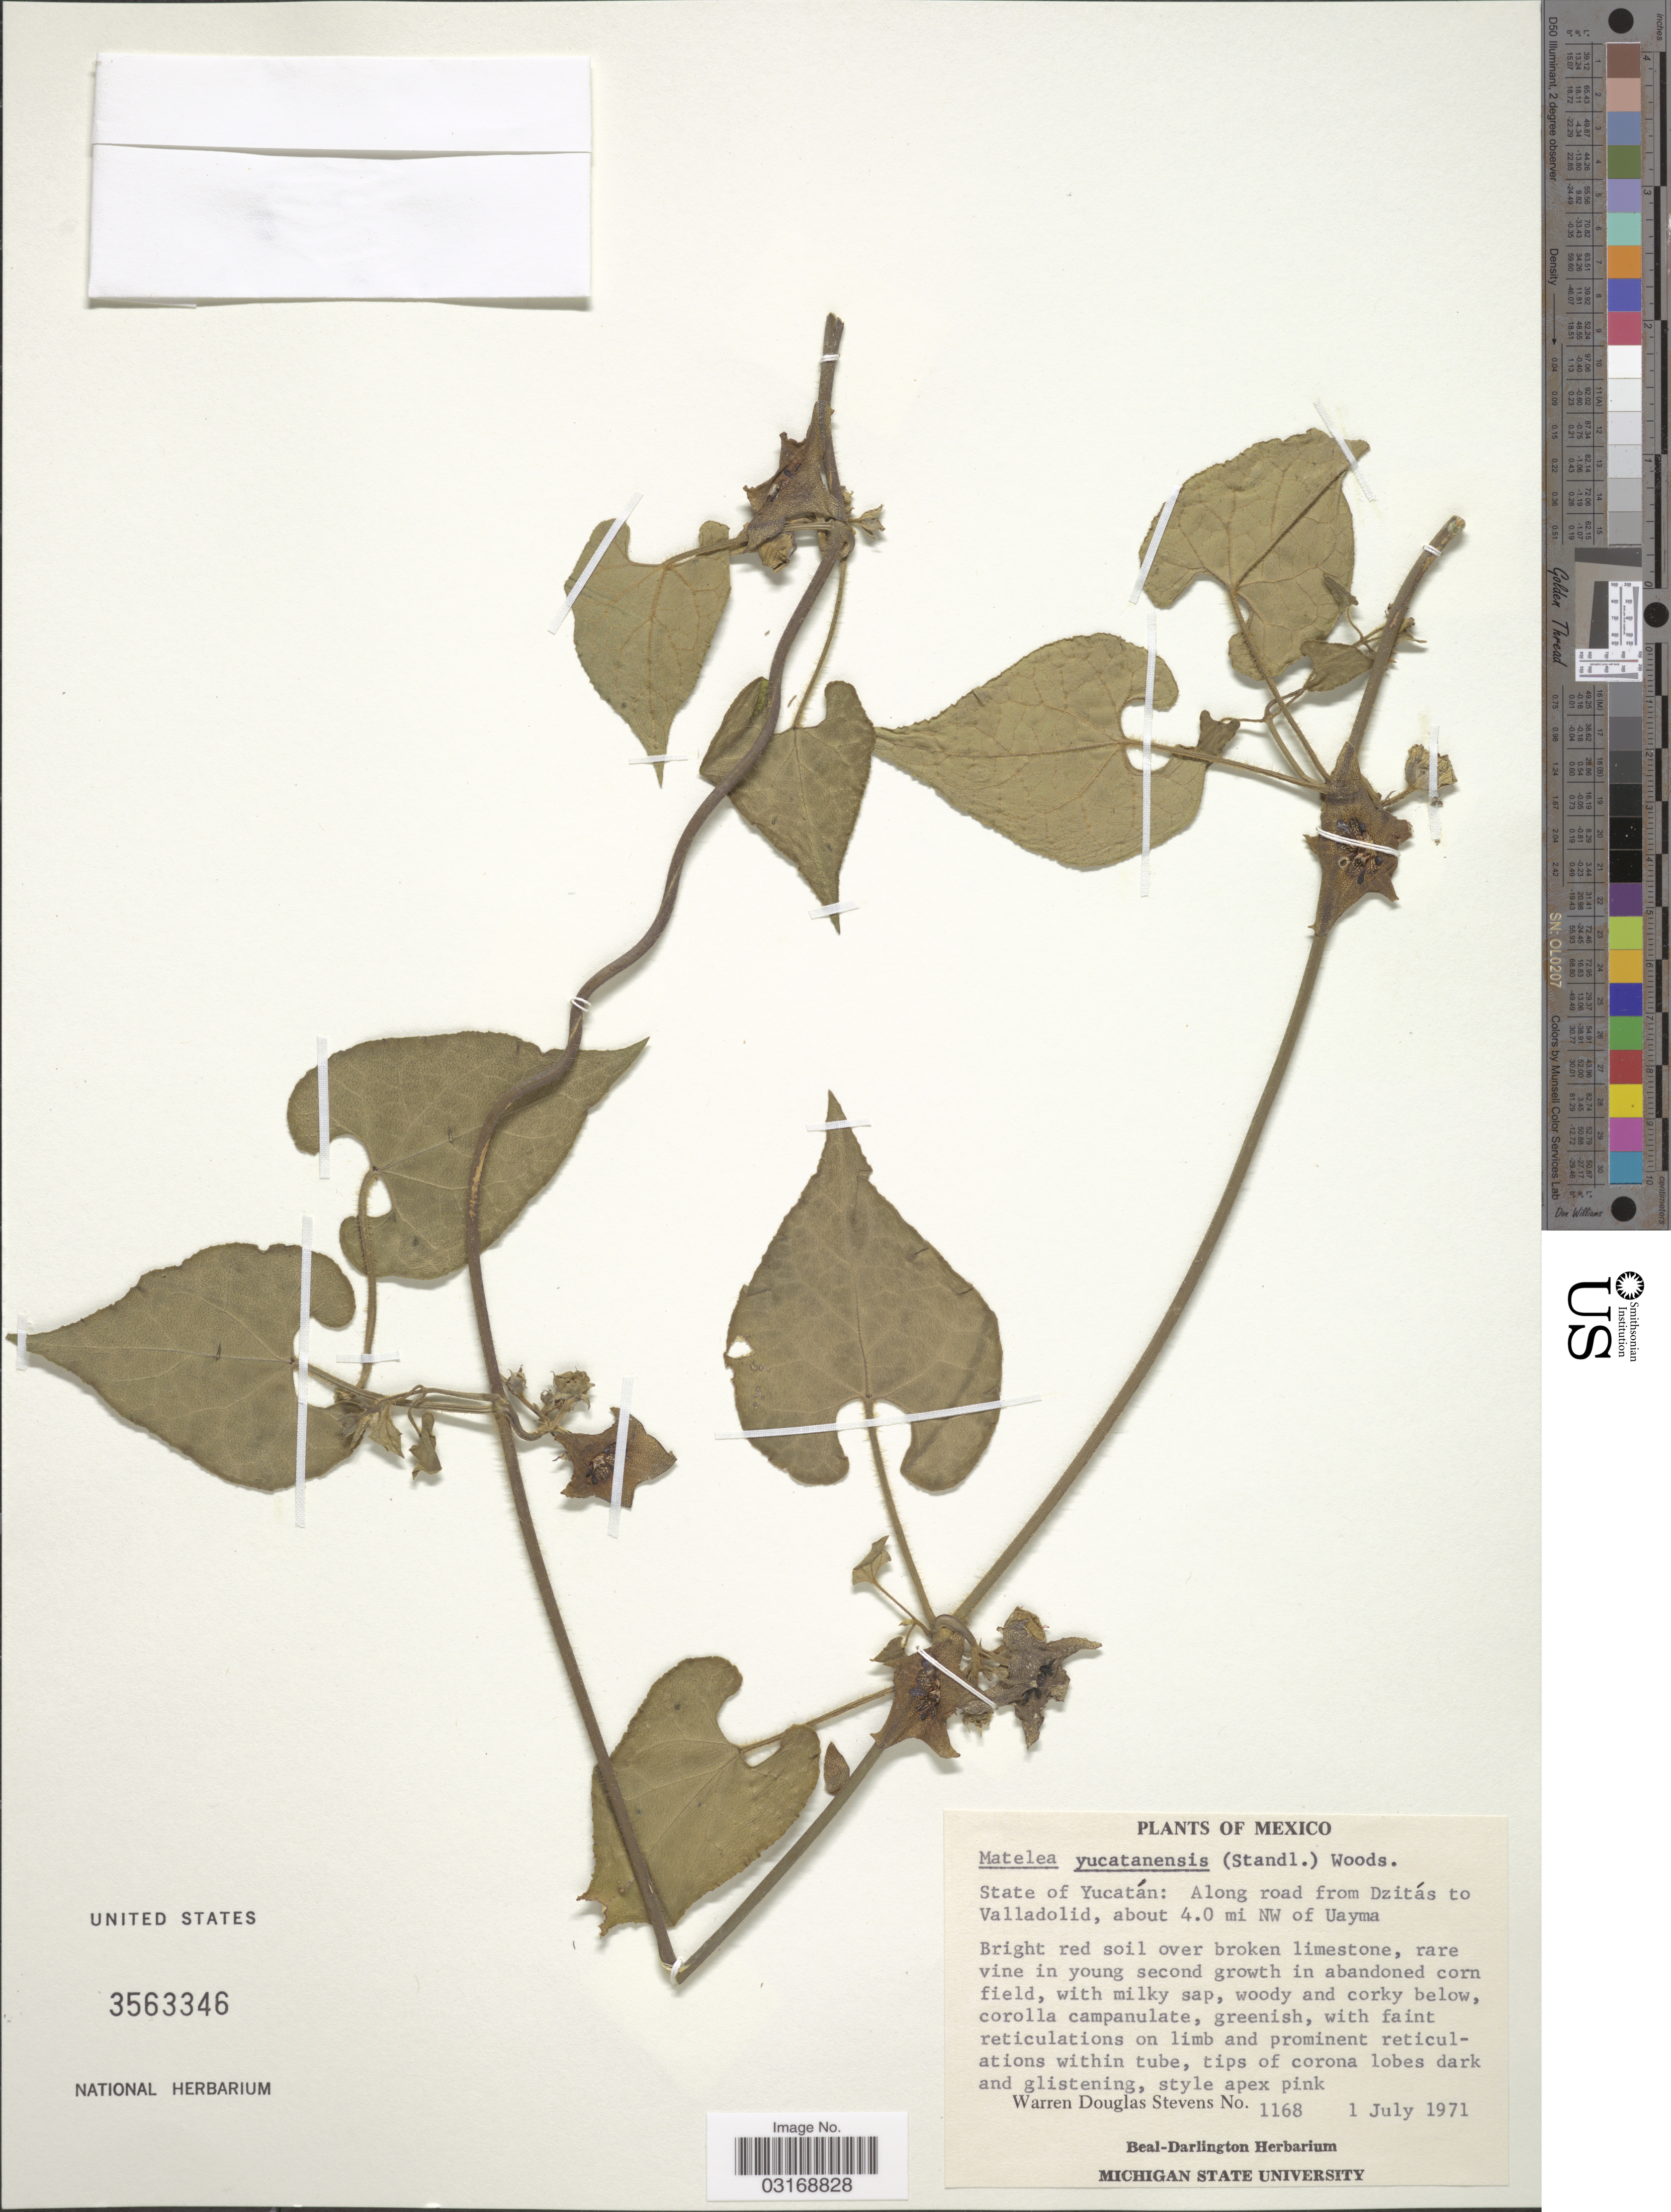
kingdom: Plantae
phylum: Tracheophyta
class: Magnoliopsida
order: Gentianales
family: Apocynaceae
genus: Matelea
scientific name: Matelea yucatanensis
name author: (Standl.) Woodson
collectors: W. D. Stevens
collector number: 1168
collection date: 1971-07-01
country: Mexico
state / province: Yucatán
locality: Along road from Dzitás to Valladolid, about 4.0 mi NW of Uayma.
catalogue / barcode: US 3563346